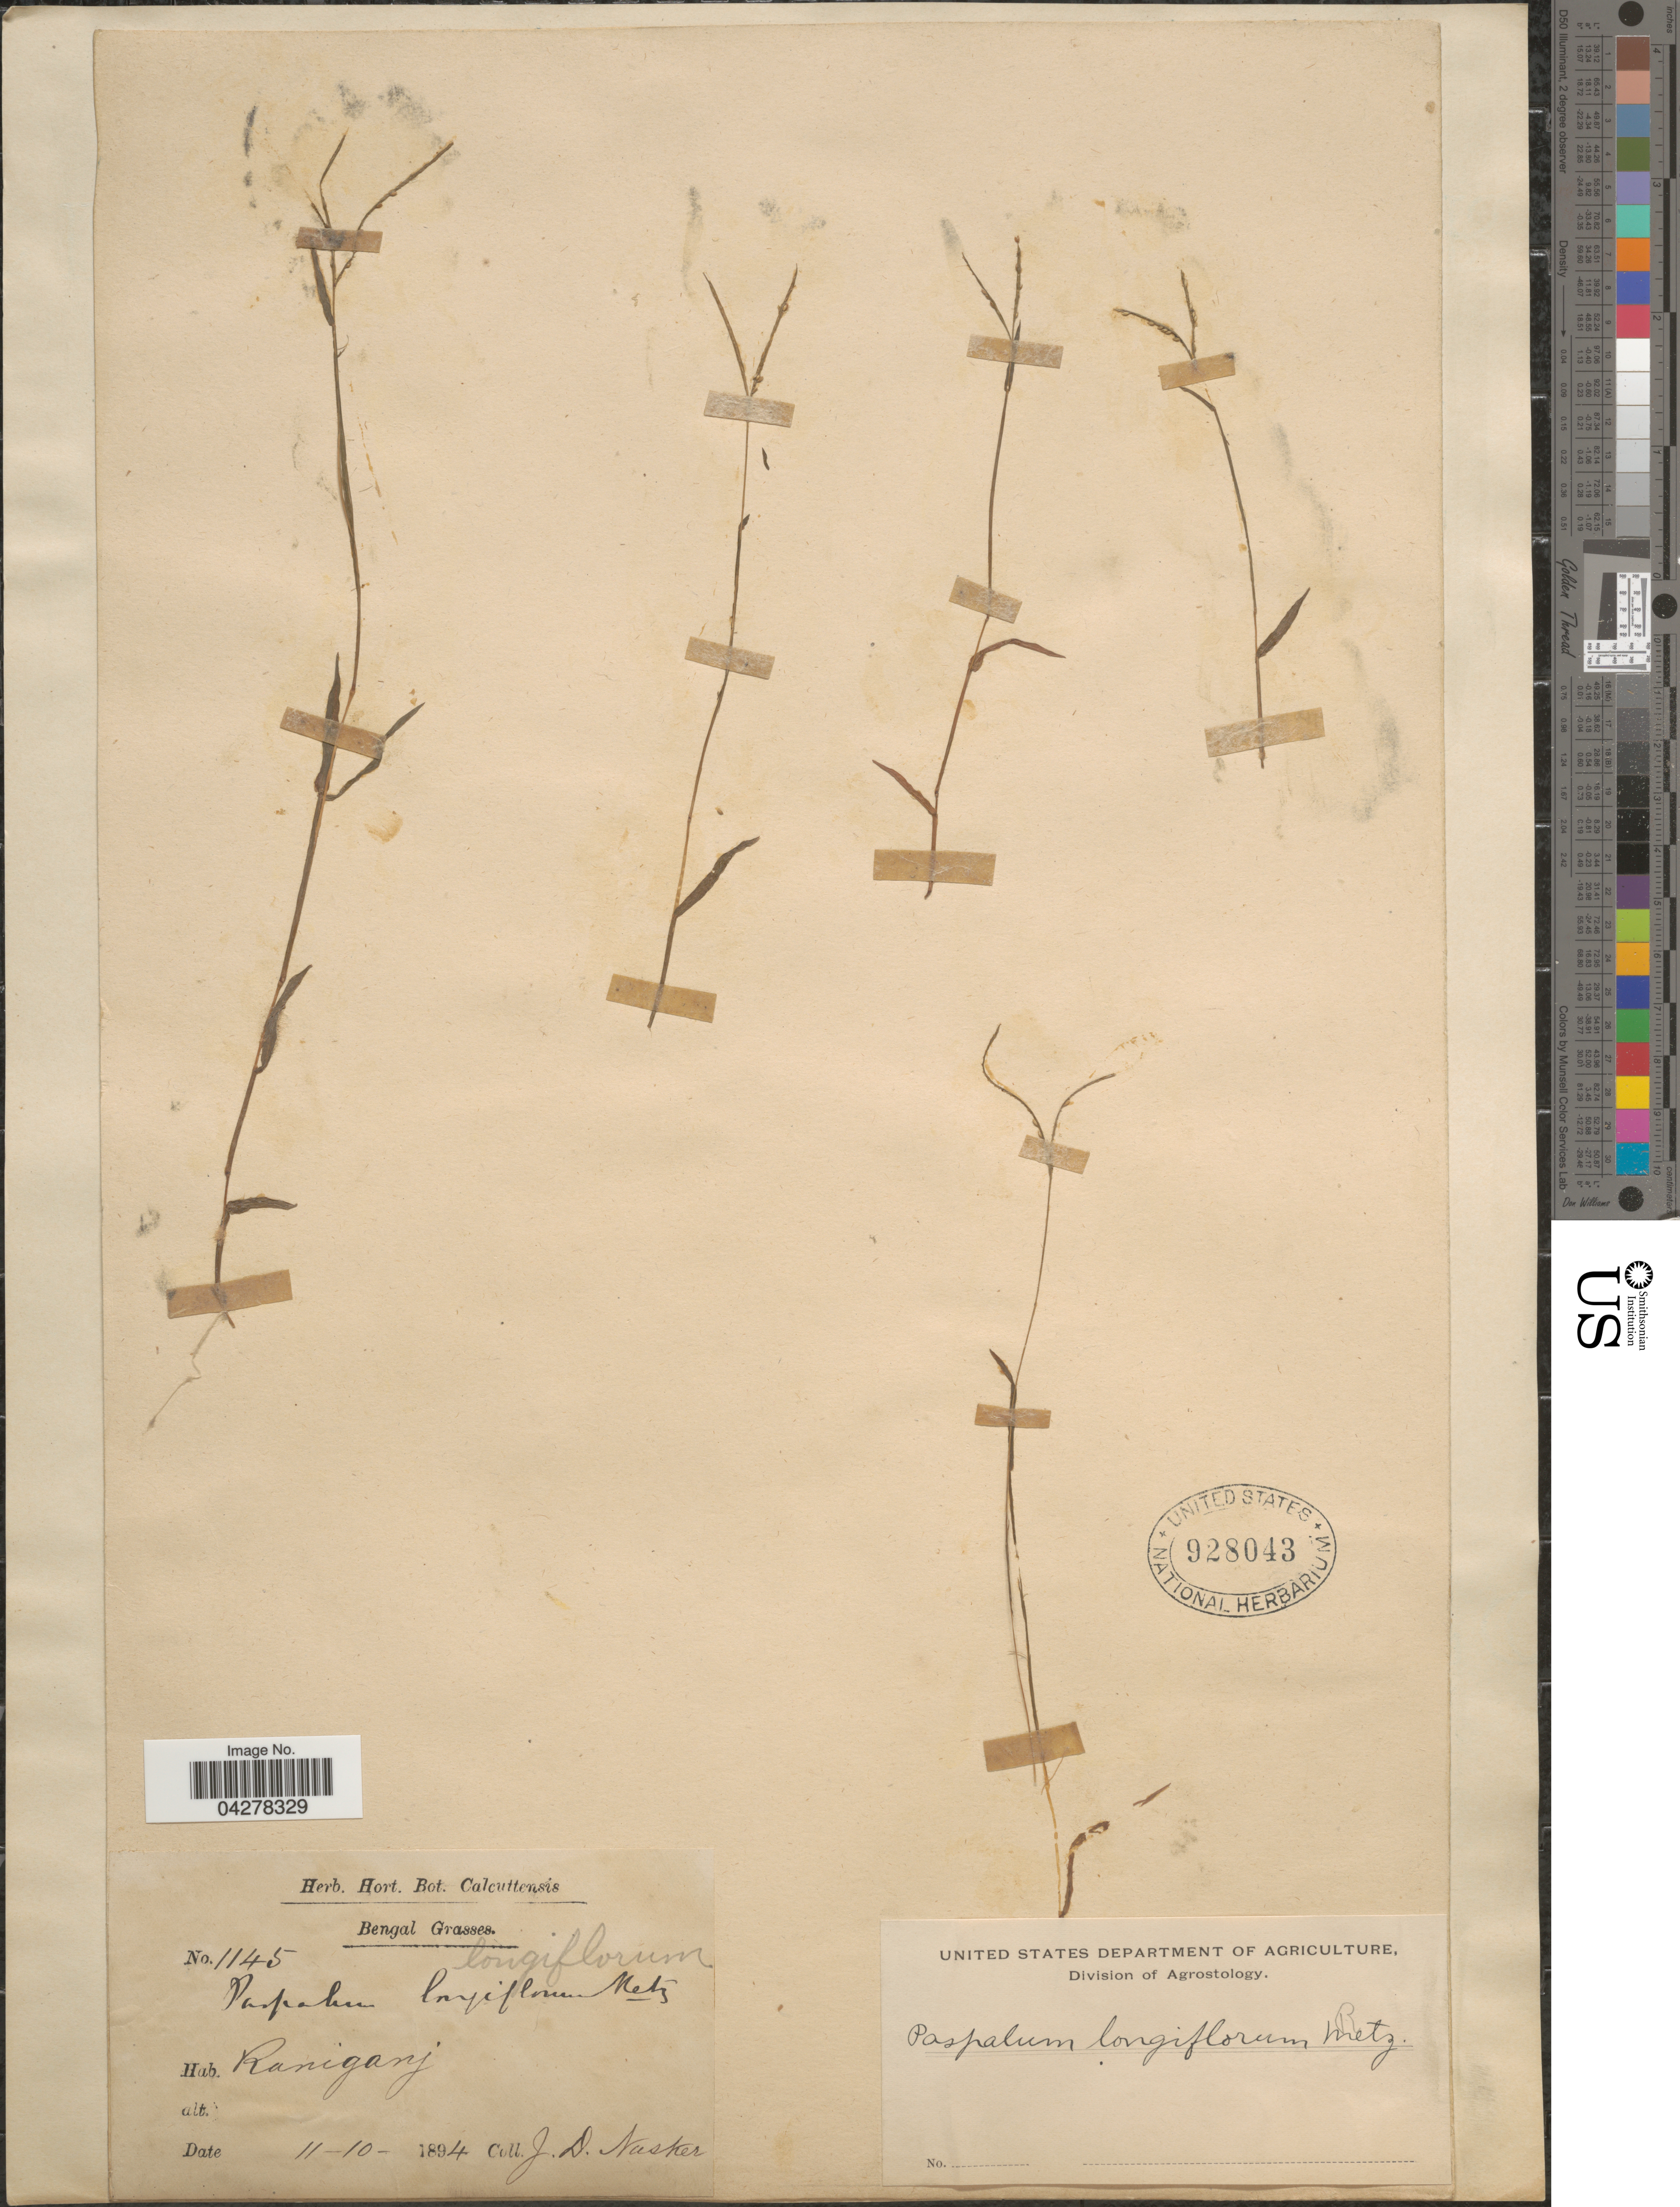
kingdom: Plantae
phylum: Tracheophyta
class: Liliopsida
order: Poales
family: Poaceae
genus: Digitaria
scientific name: Digitaria longiflora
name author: (Retz.) Pers.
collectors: J. D. Nusker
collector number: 1145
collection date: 1894-10-11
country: India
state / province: West Bengal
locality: Bengal. Raniganj.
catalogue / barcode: US 928043